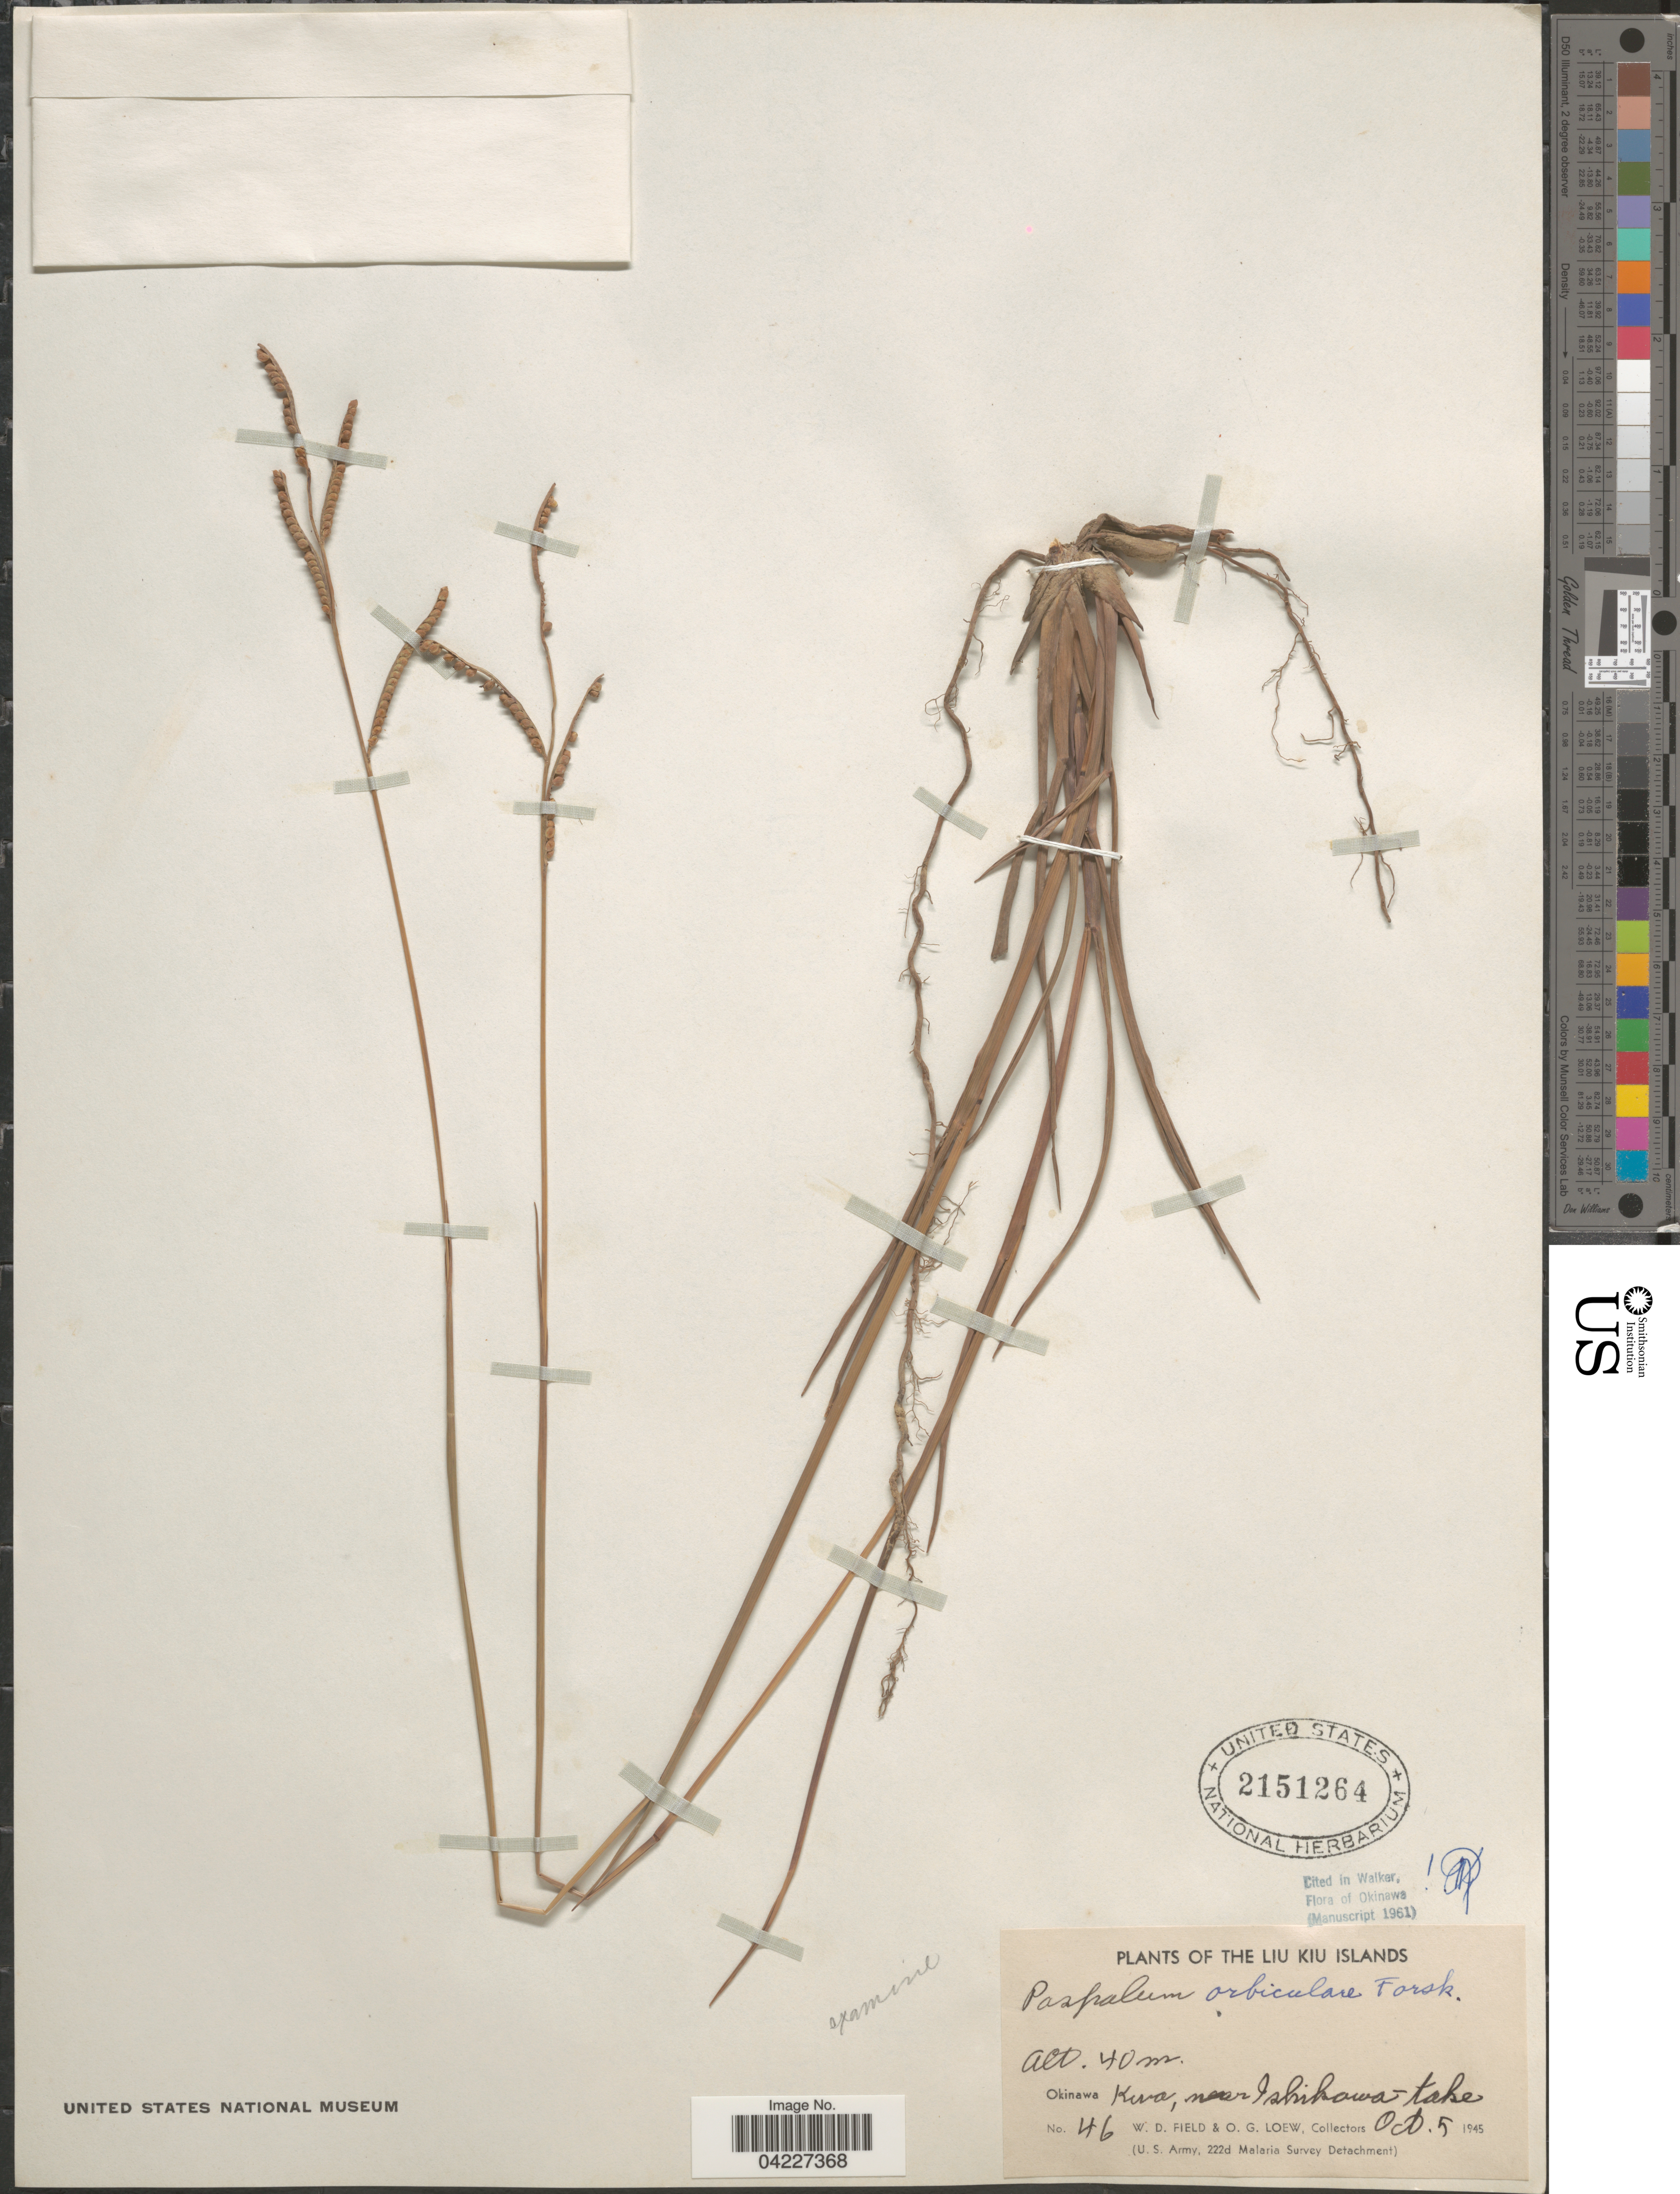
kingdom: Plantae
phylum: Tracheophyta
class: Liliopsida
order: Poales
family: Poaceae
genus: Paspalum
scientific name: Paspalum orbiculare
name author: G. Forst.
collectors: W. D. Field & O. G. Loew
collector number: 46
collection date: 1945-10-05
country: Japan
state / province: Okinawa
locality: The Liu Kiu Islands. Kura, near Ishikawa-take.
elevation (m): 40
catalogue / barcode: US 2151264